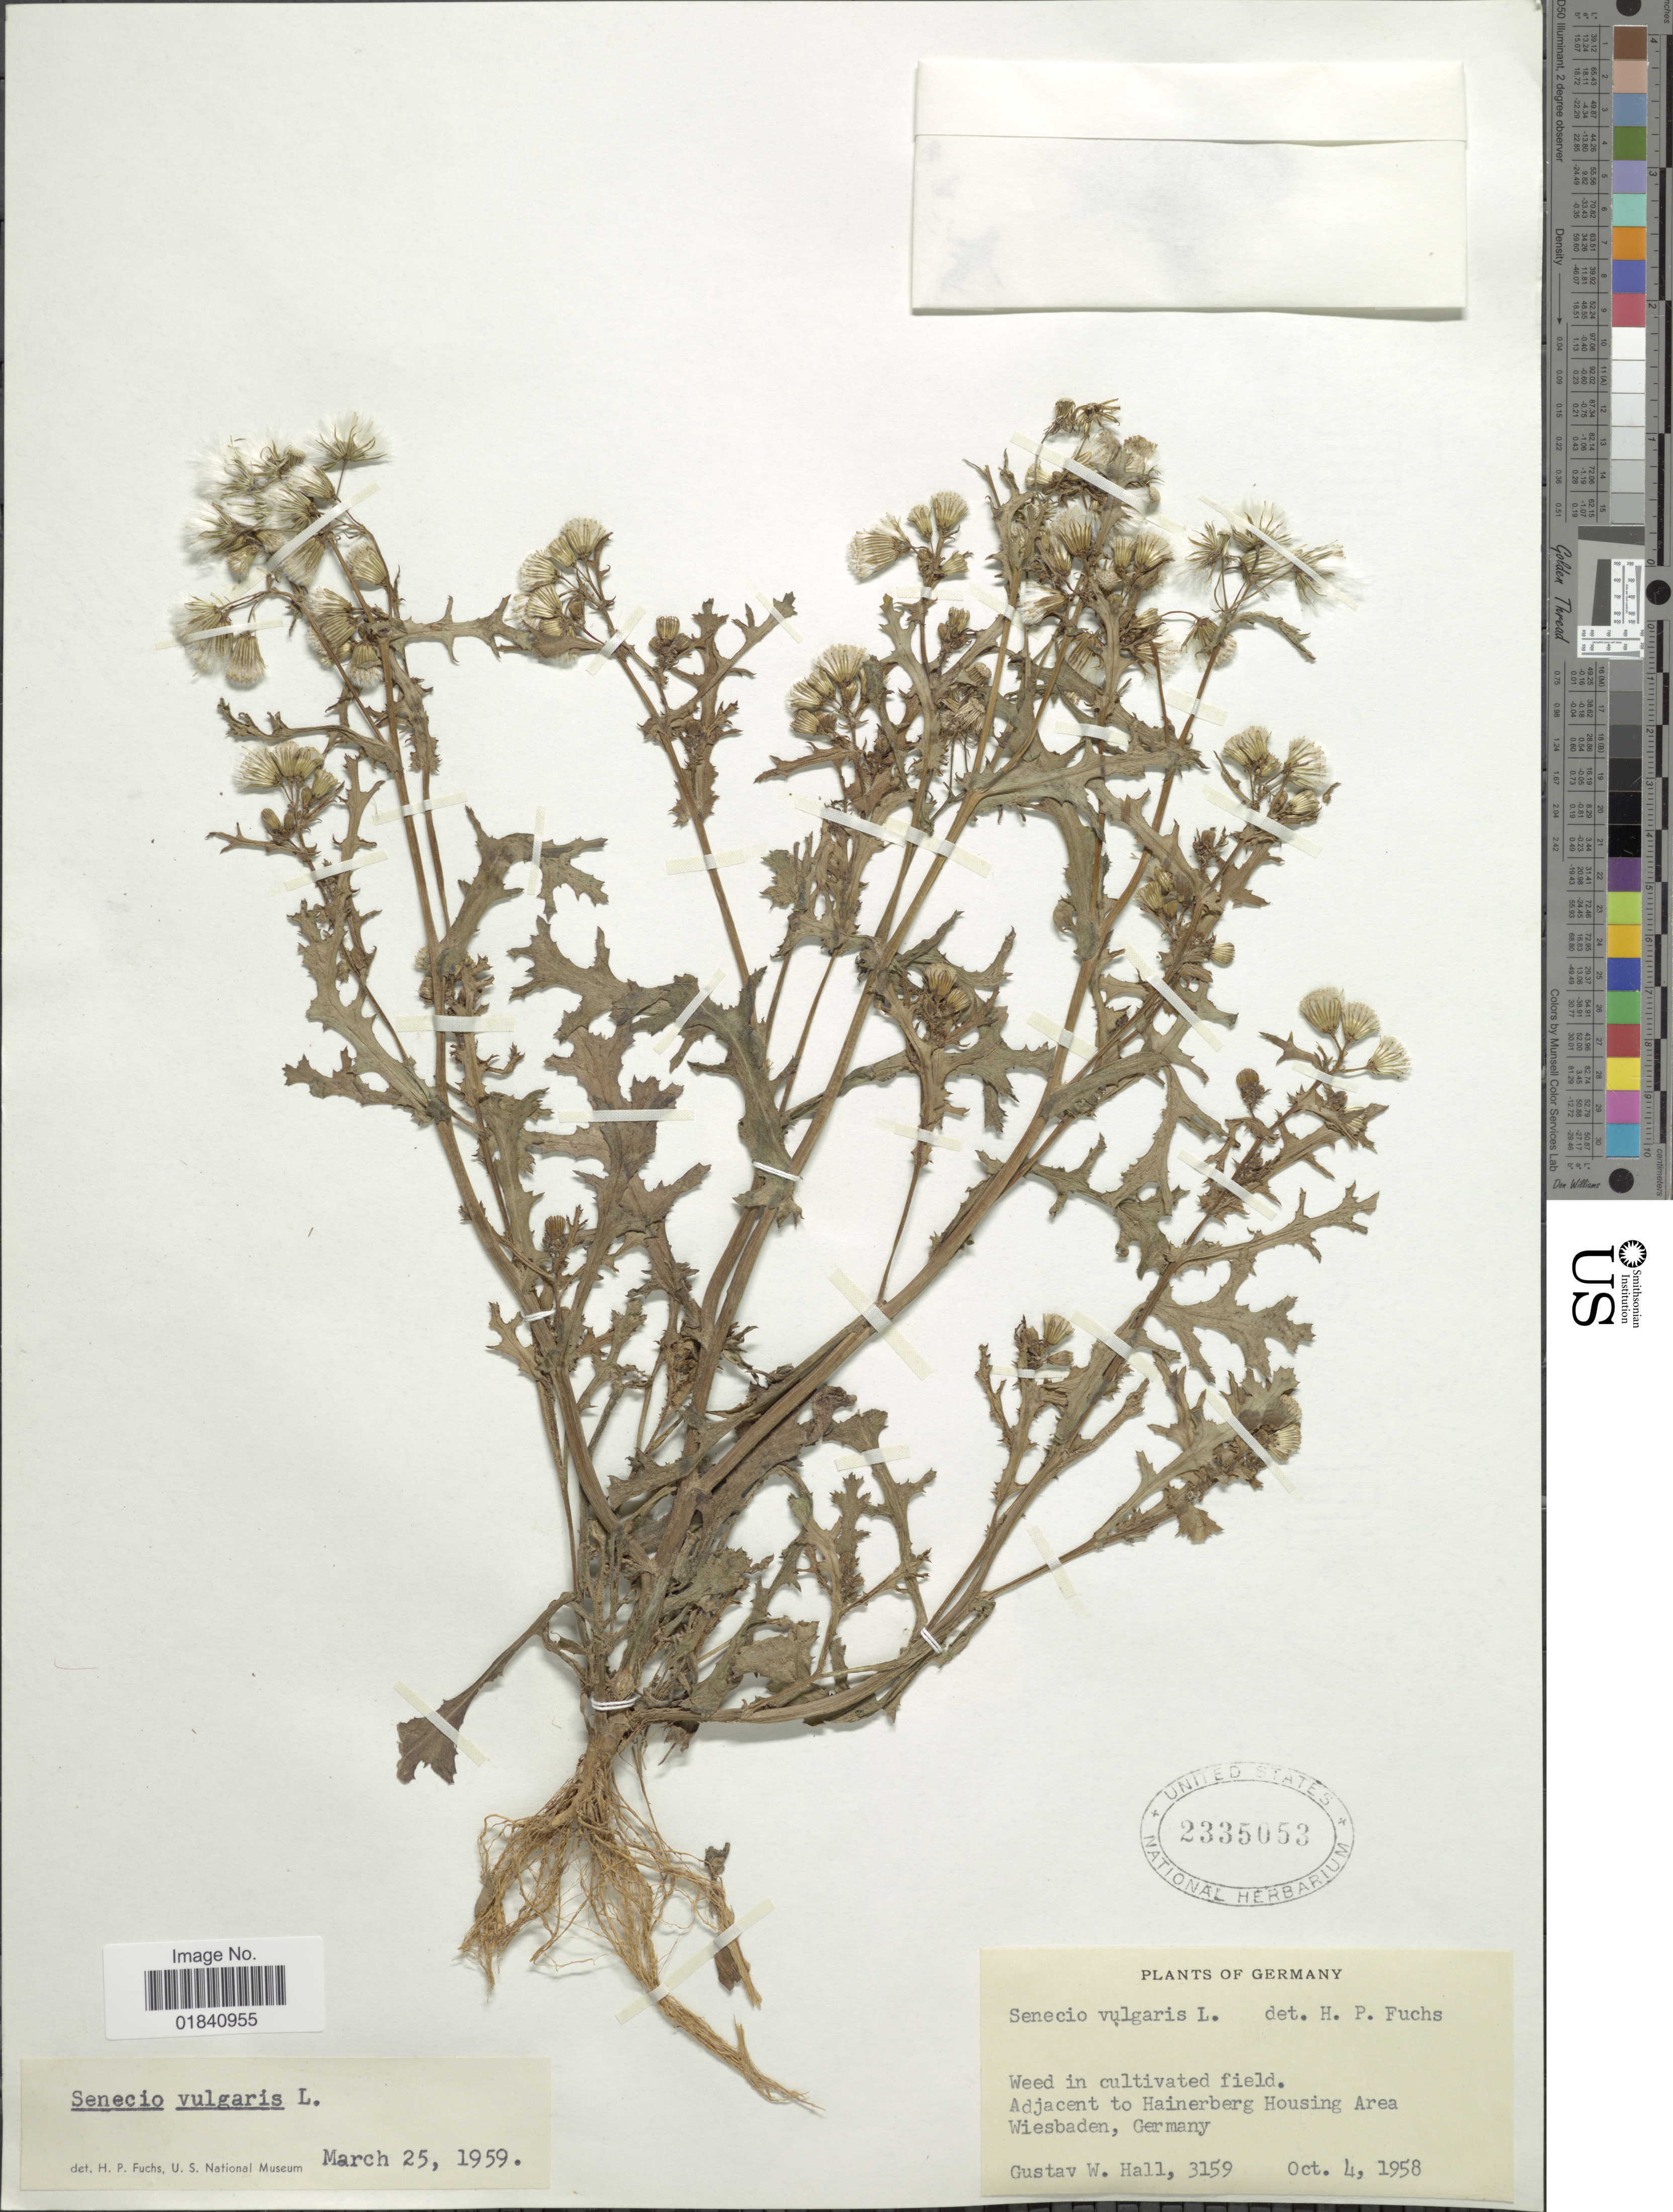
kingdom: Plantae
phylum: Tracheophyta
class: Magnoliopsida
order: Asterales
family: Asteraceae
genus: Senecio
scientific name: Senecio vulgaris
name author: L.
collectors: G. Hall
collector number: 3159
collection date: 1958-10-04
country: Germany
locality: Adjacent to Hainerberg Housing Area Wiesbaden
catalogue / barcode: US 2335053